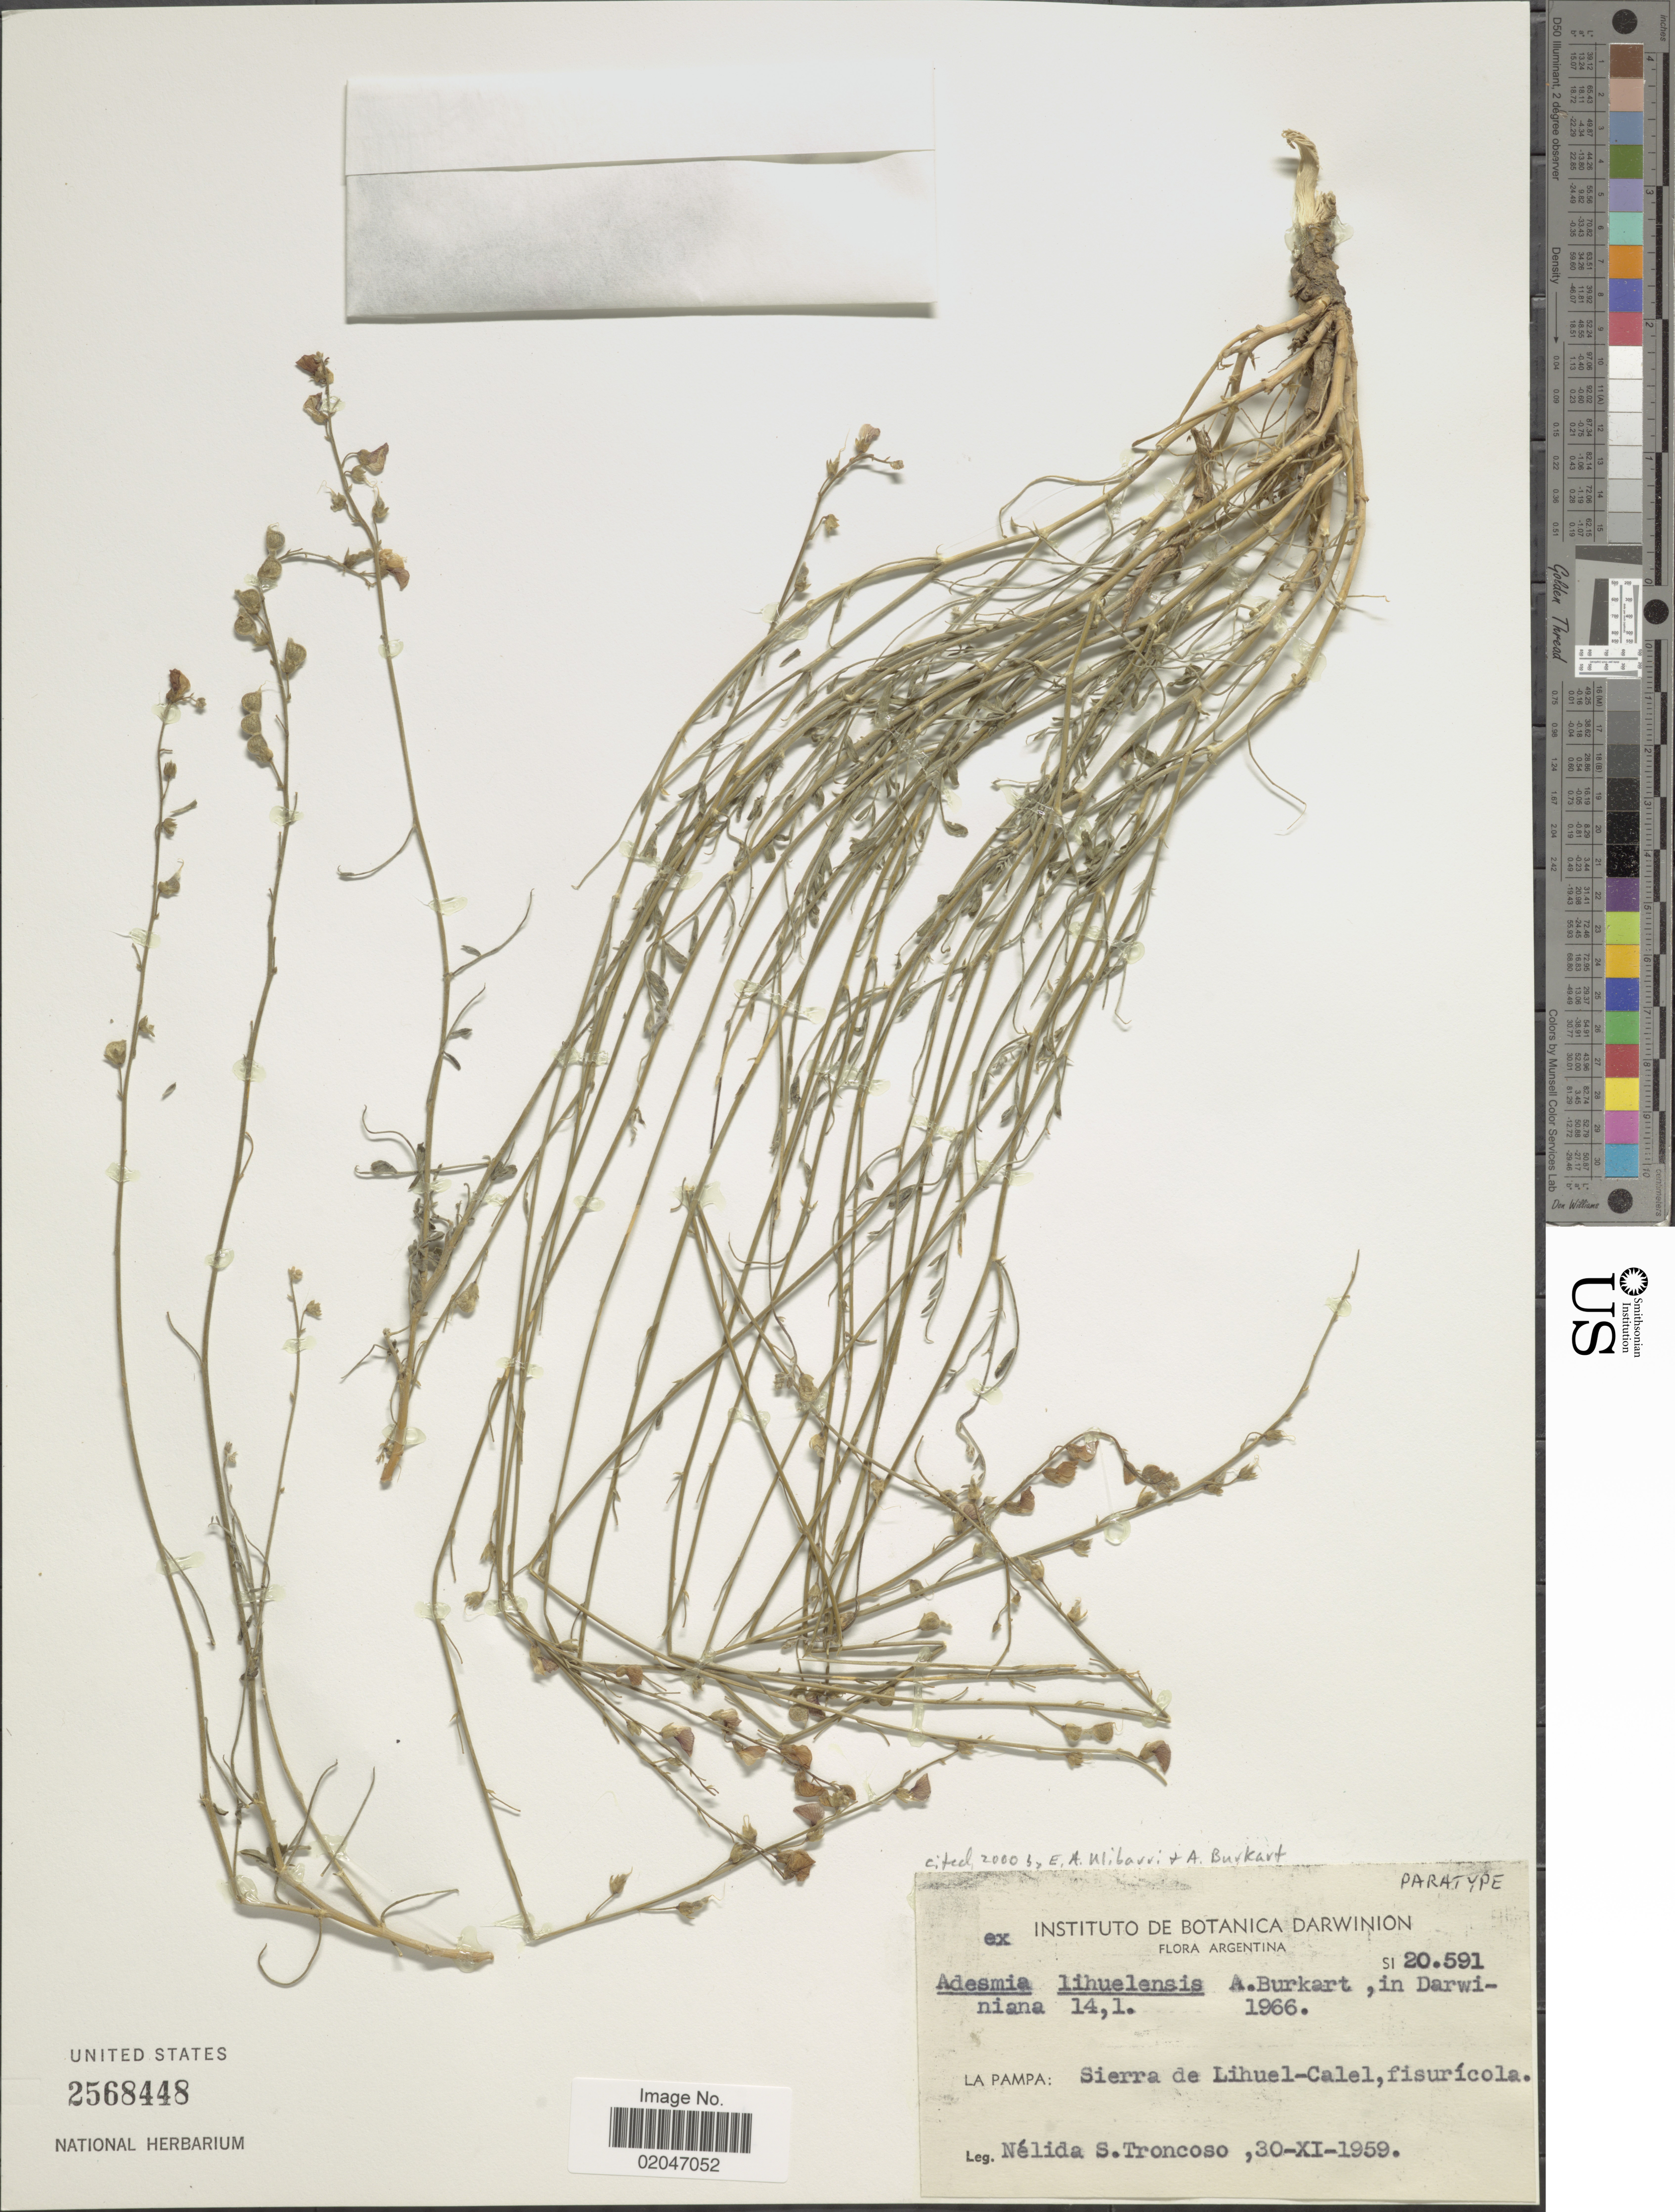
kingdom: Plantae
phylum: Tracheophyta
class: Magnoliopsida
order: Fabales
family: Fabaceae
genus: Adesmia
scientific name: Adesmia lihuelensis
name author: Burkart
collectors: N. S. Troncoso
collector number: SI 20.591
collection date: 1959-11-30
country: Argentina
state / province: La Pampa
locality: Sierra de Lihuel-Calel, fisuricola.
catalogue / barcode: US 2568448